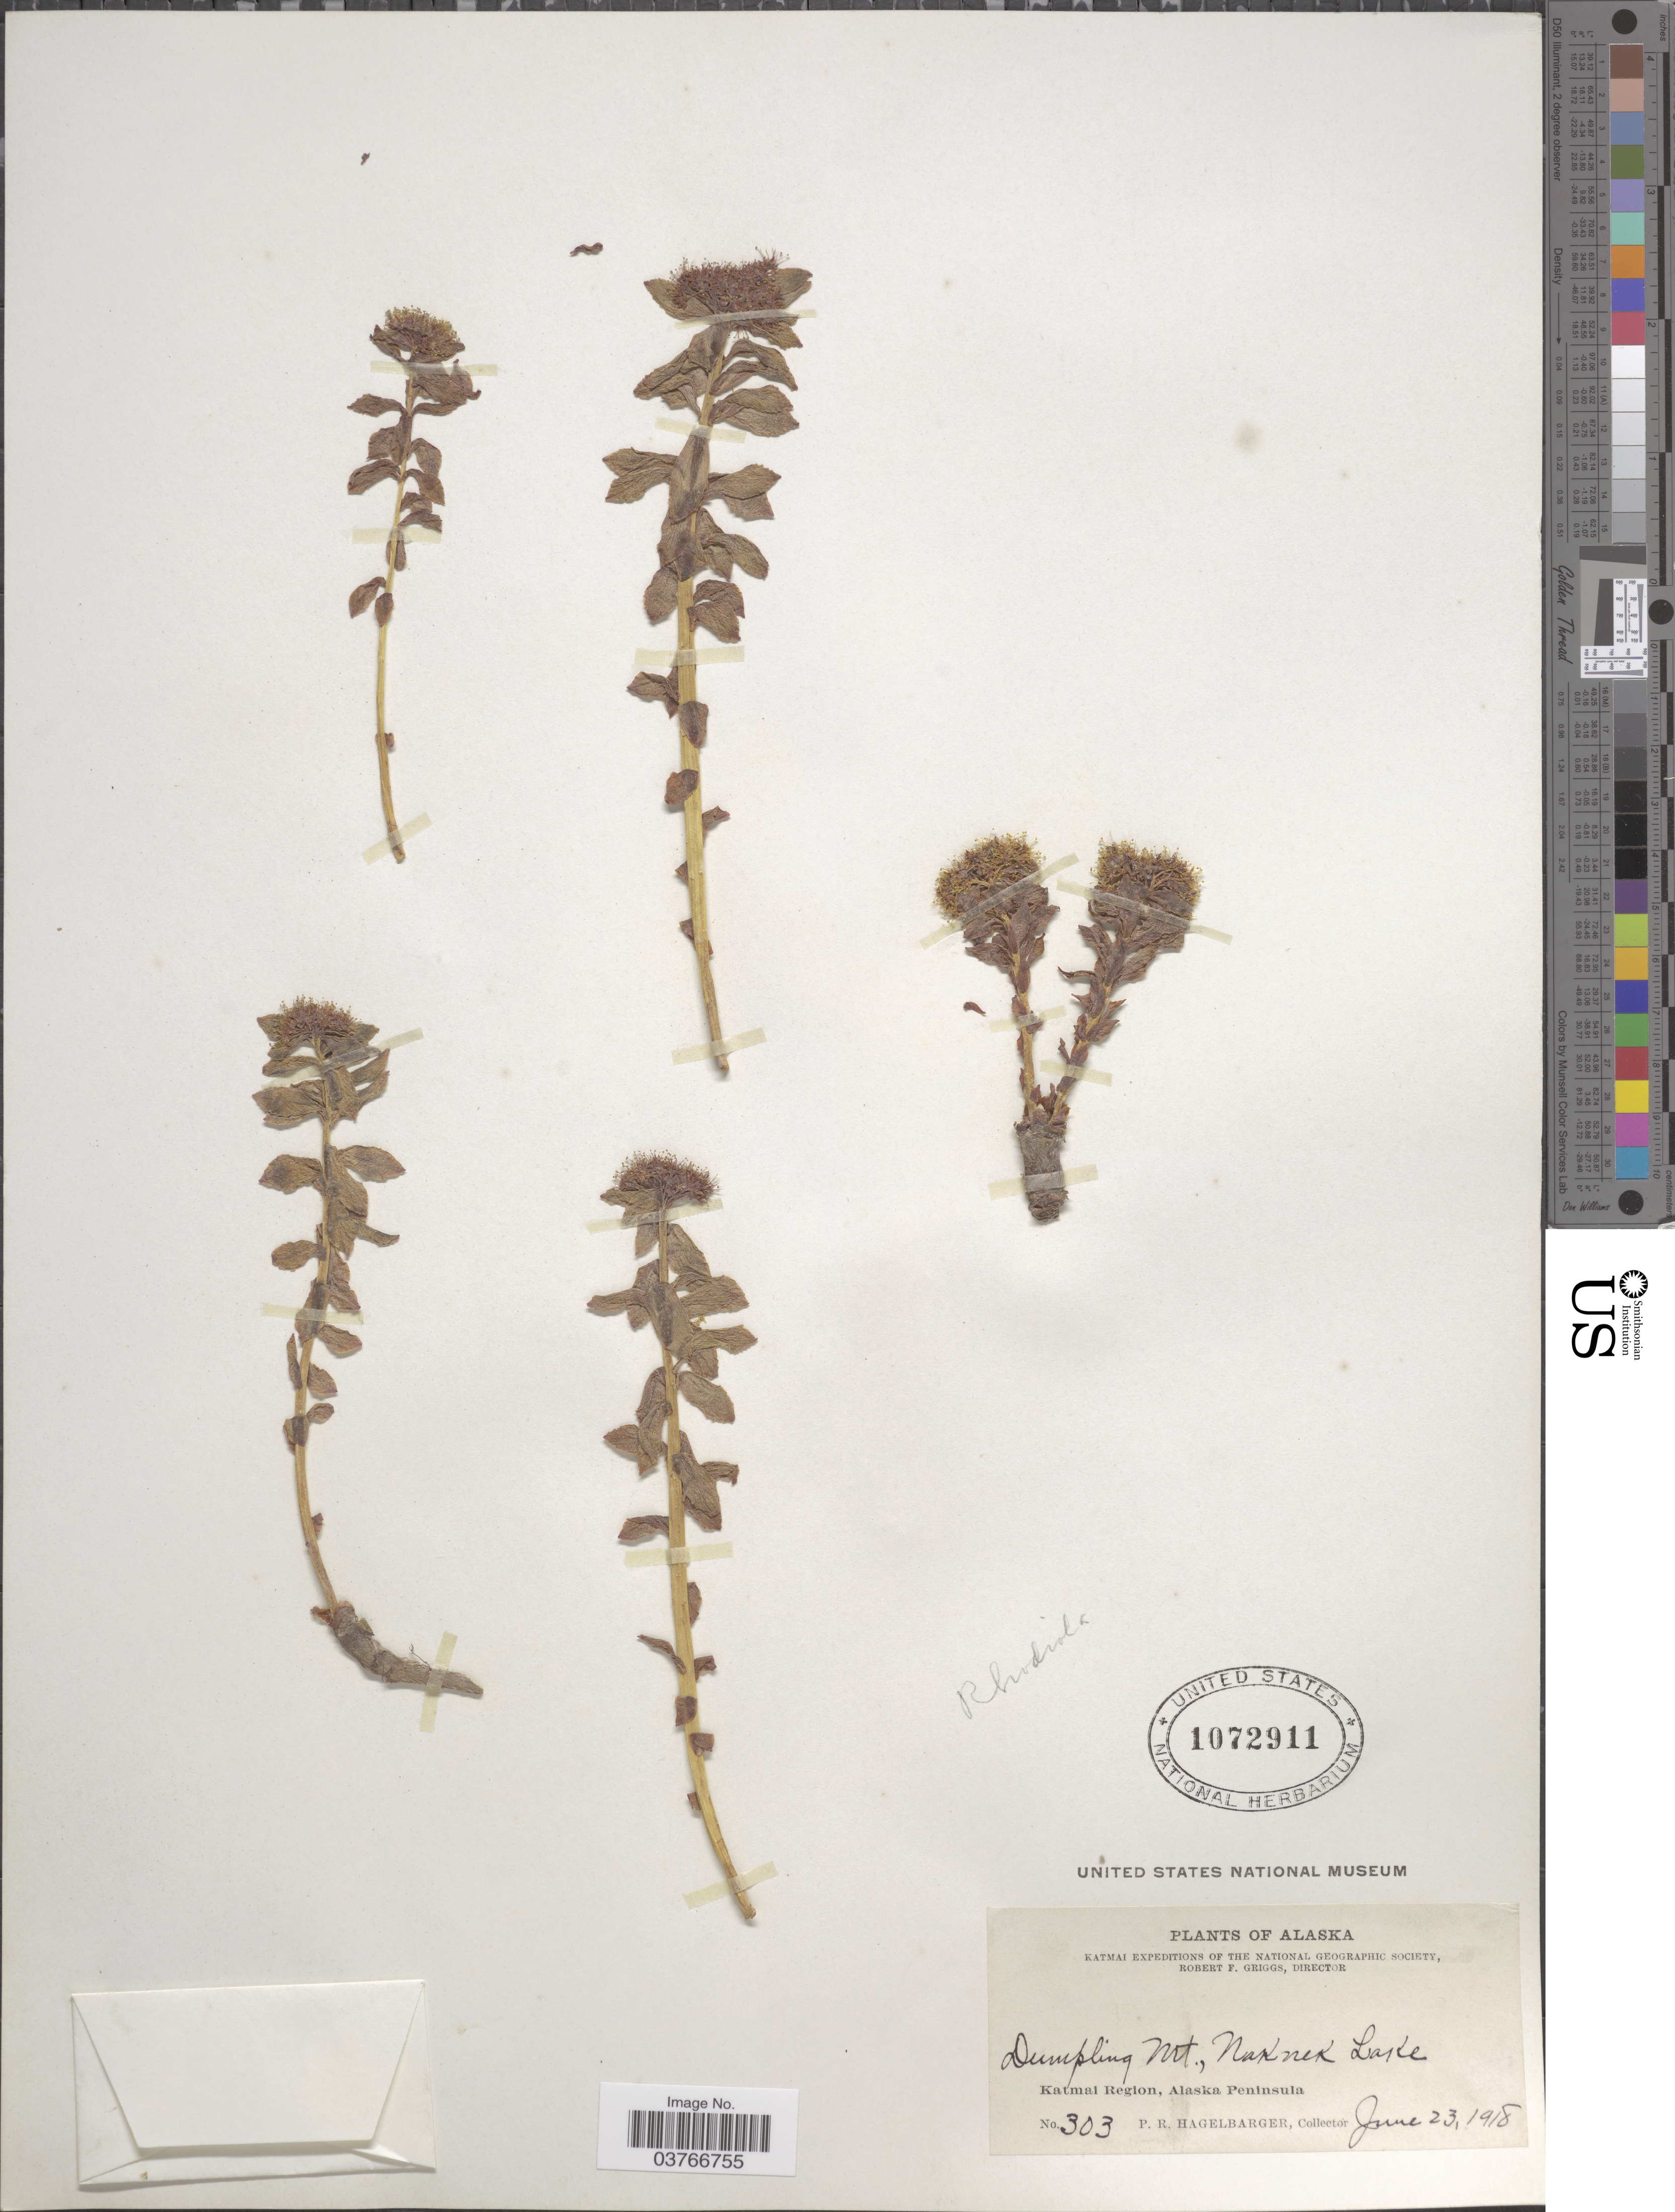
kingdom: Plantae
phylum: Tracheophyta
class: Magnoliopsida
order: Saxifragales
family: Crassulaceae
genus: Sedum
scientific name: Sedum sp.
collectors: P. Hagelbarger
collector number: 303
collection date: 1918-06-23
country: United States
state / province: Alaska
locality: Katmai Region, Alaska Peninsula.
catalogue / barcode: US 1072911